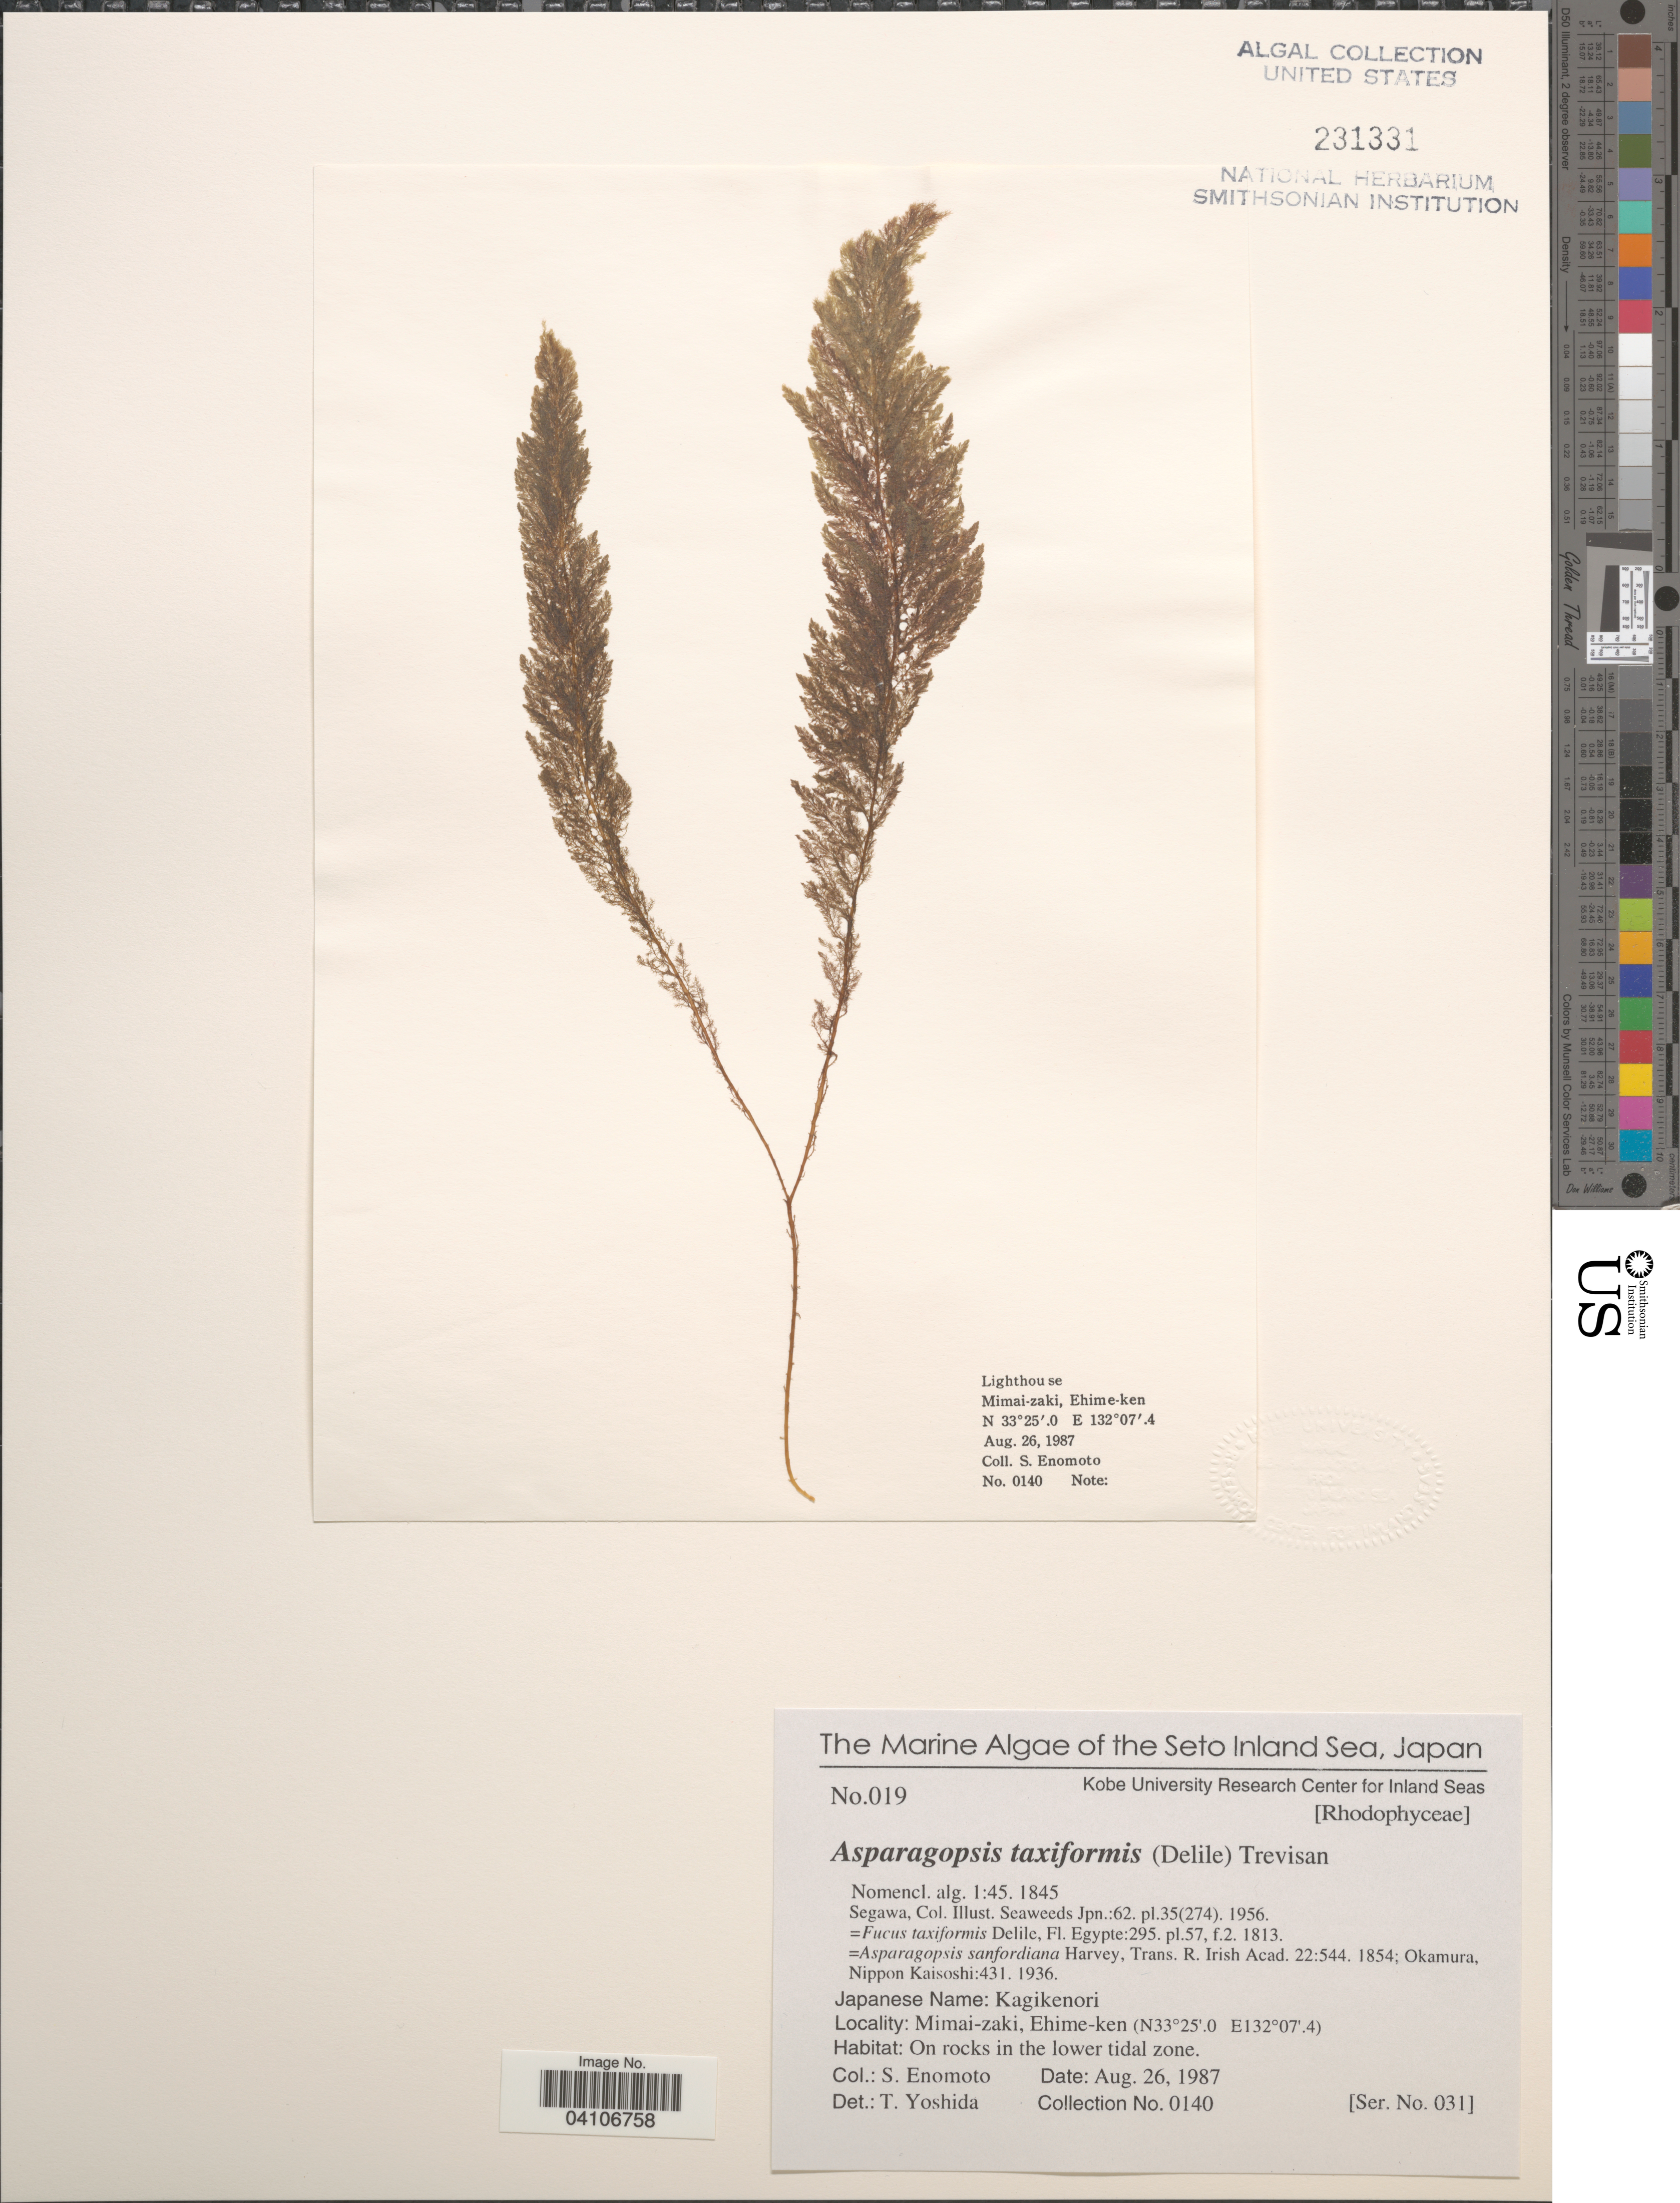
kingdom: Plantae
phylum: Rhodophyta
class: Florideophyceae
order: Bonnemaisoniales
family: Bonnemaisoniaceae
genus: Asparagopsis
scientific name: Asparagopsis taxiformis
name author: (Delile) Trevis.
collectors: S. Enomoto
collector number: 0140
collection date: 1987-08-26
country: Japan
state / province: Ehime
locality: The Seto Inland Sea. Mimai-zaki, Ehime-ken. On rocks in the lower tidal zone.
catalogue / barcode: US 231331